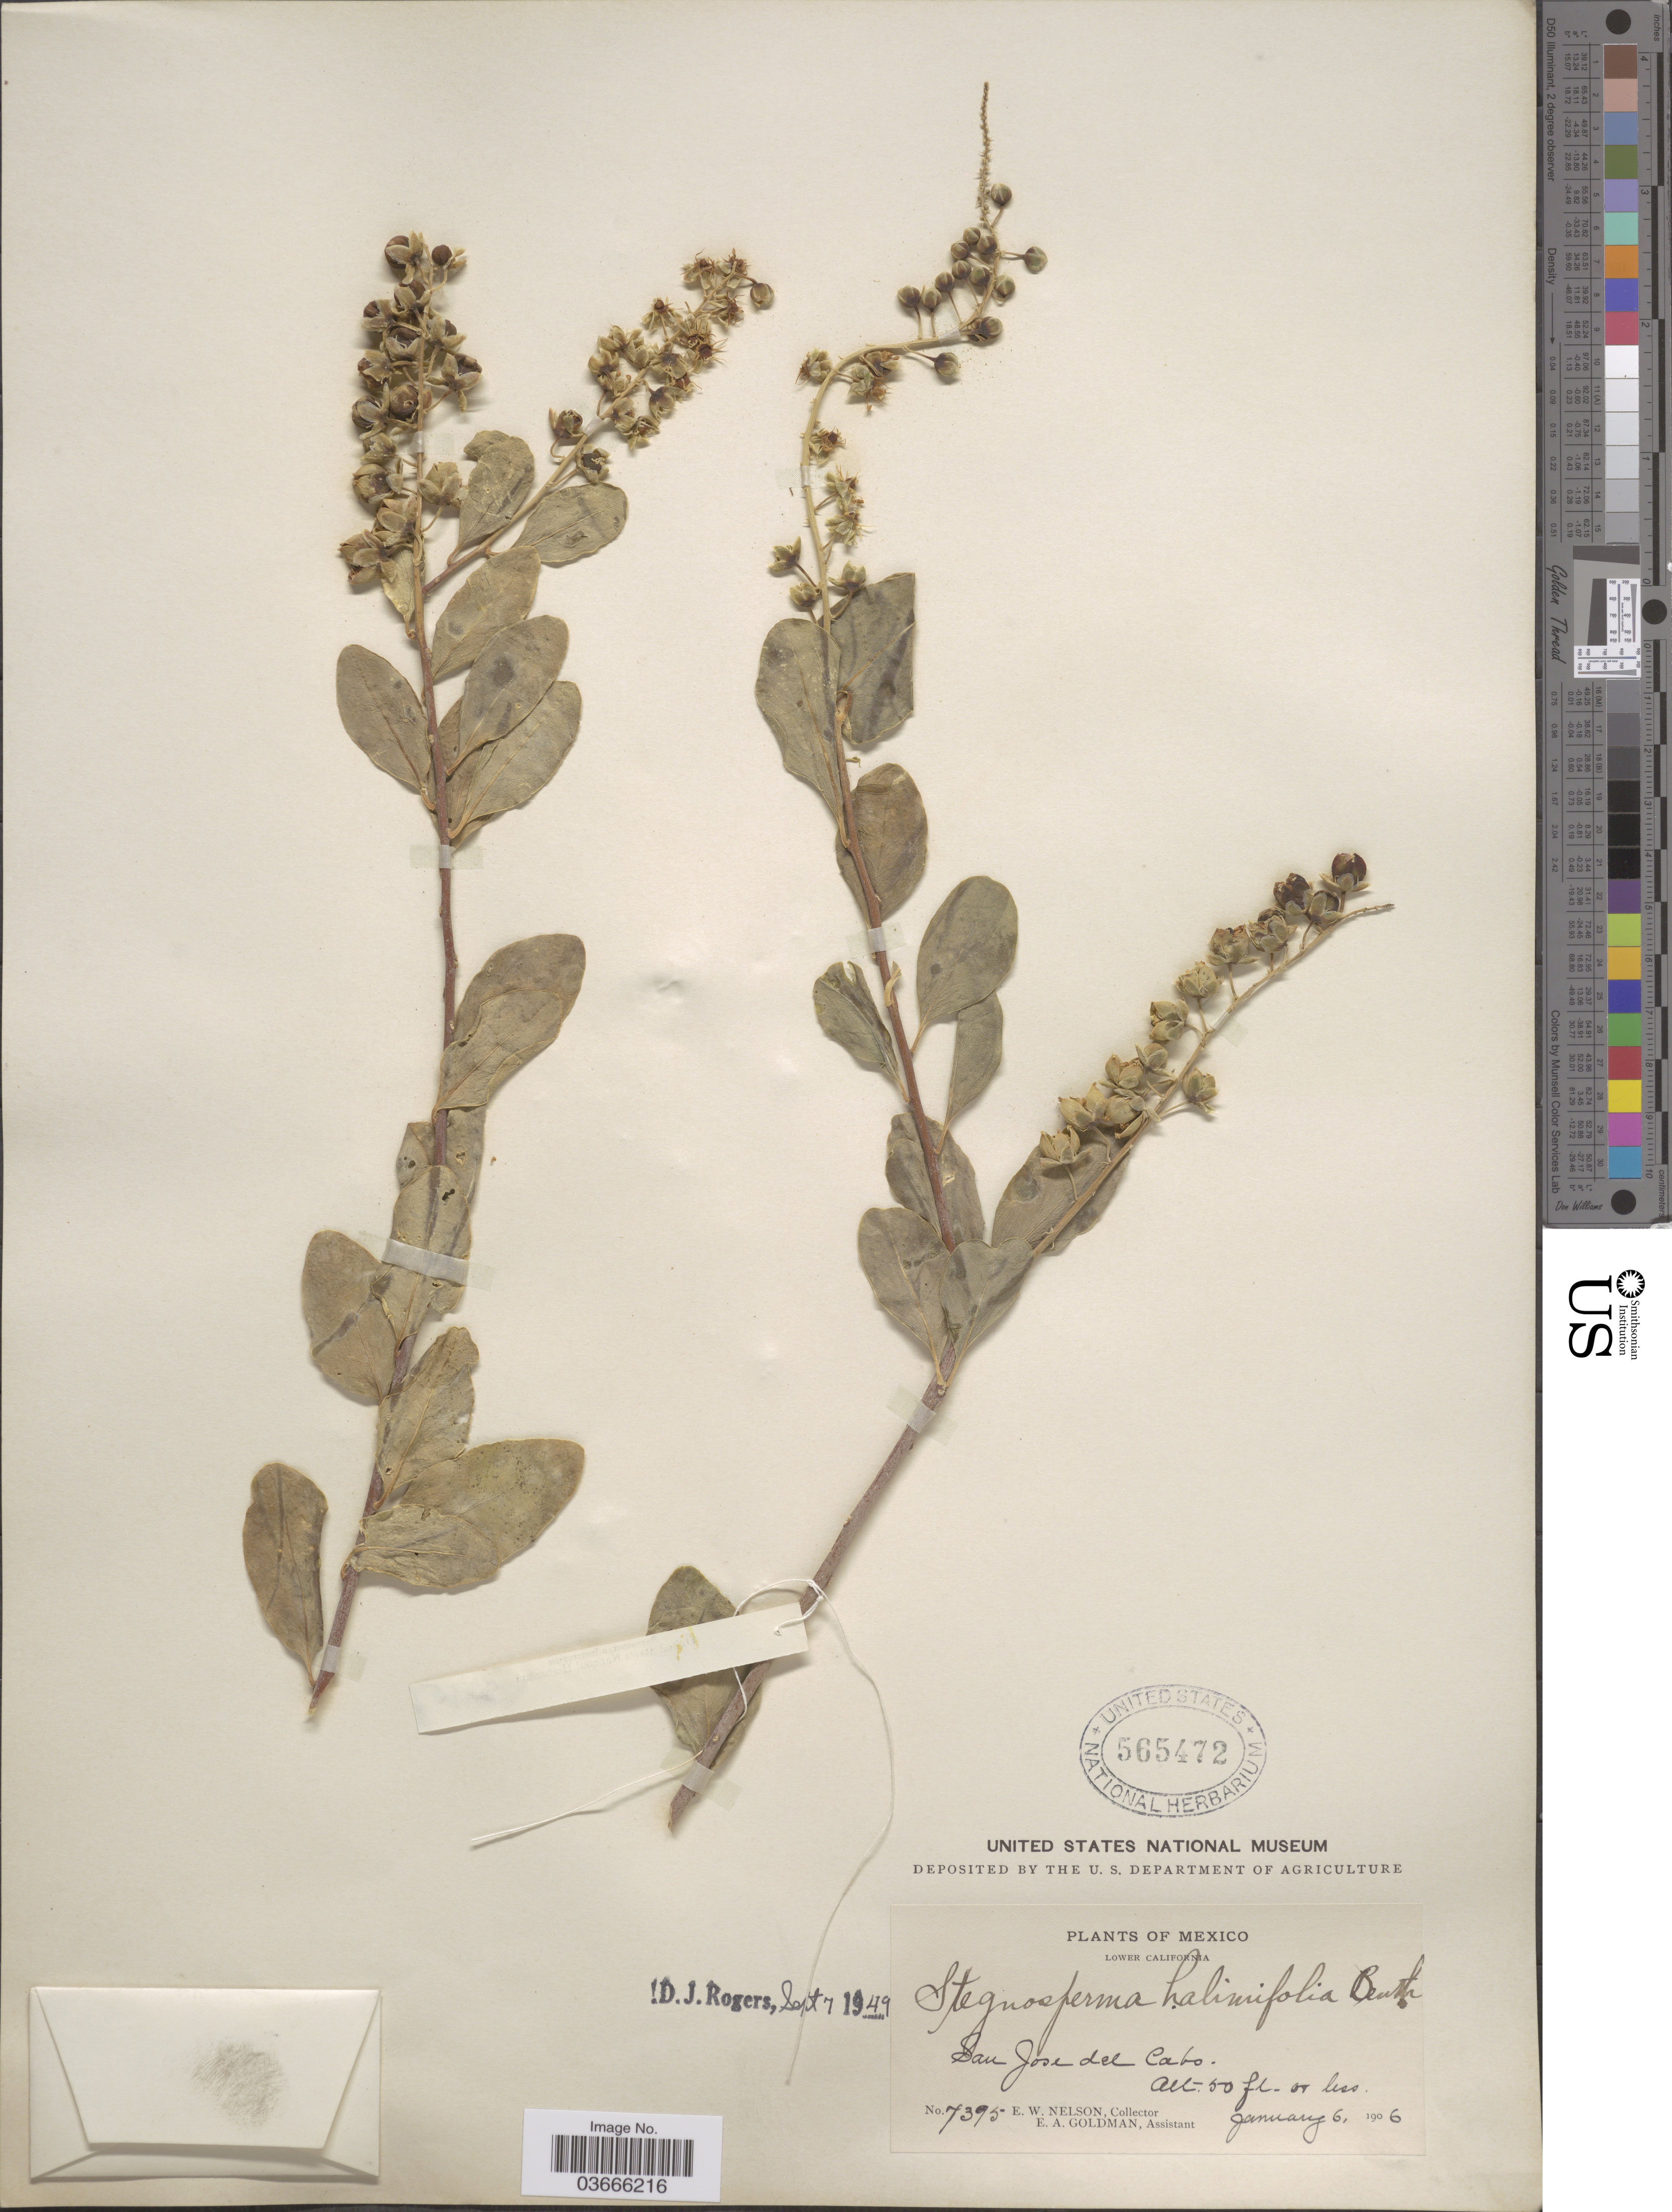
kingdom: Plantae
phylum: Tracheophyta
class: Magnoliopsida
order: Caryophyllales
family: Stegnospermataceae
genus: Stegnosperma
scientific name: Stegnosperma halimifolium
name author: Benth.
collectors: E. W. Nelson & E. A. Goldman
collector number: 7395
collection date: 1906-01-06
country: Mexico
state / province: Baja California Sur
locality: Lower California. San Jose del Cabo.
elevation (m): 15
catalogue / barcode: US 565472